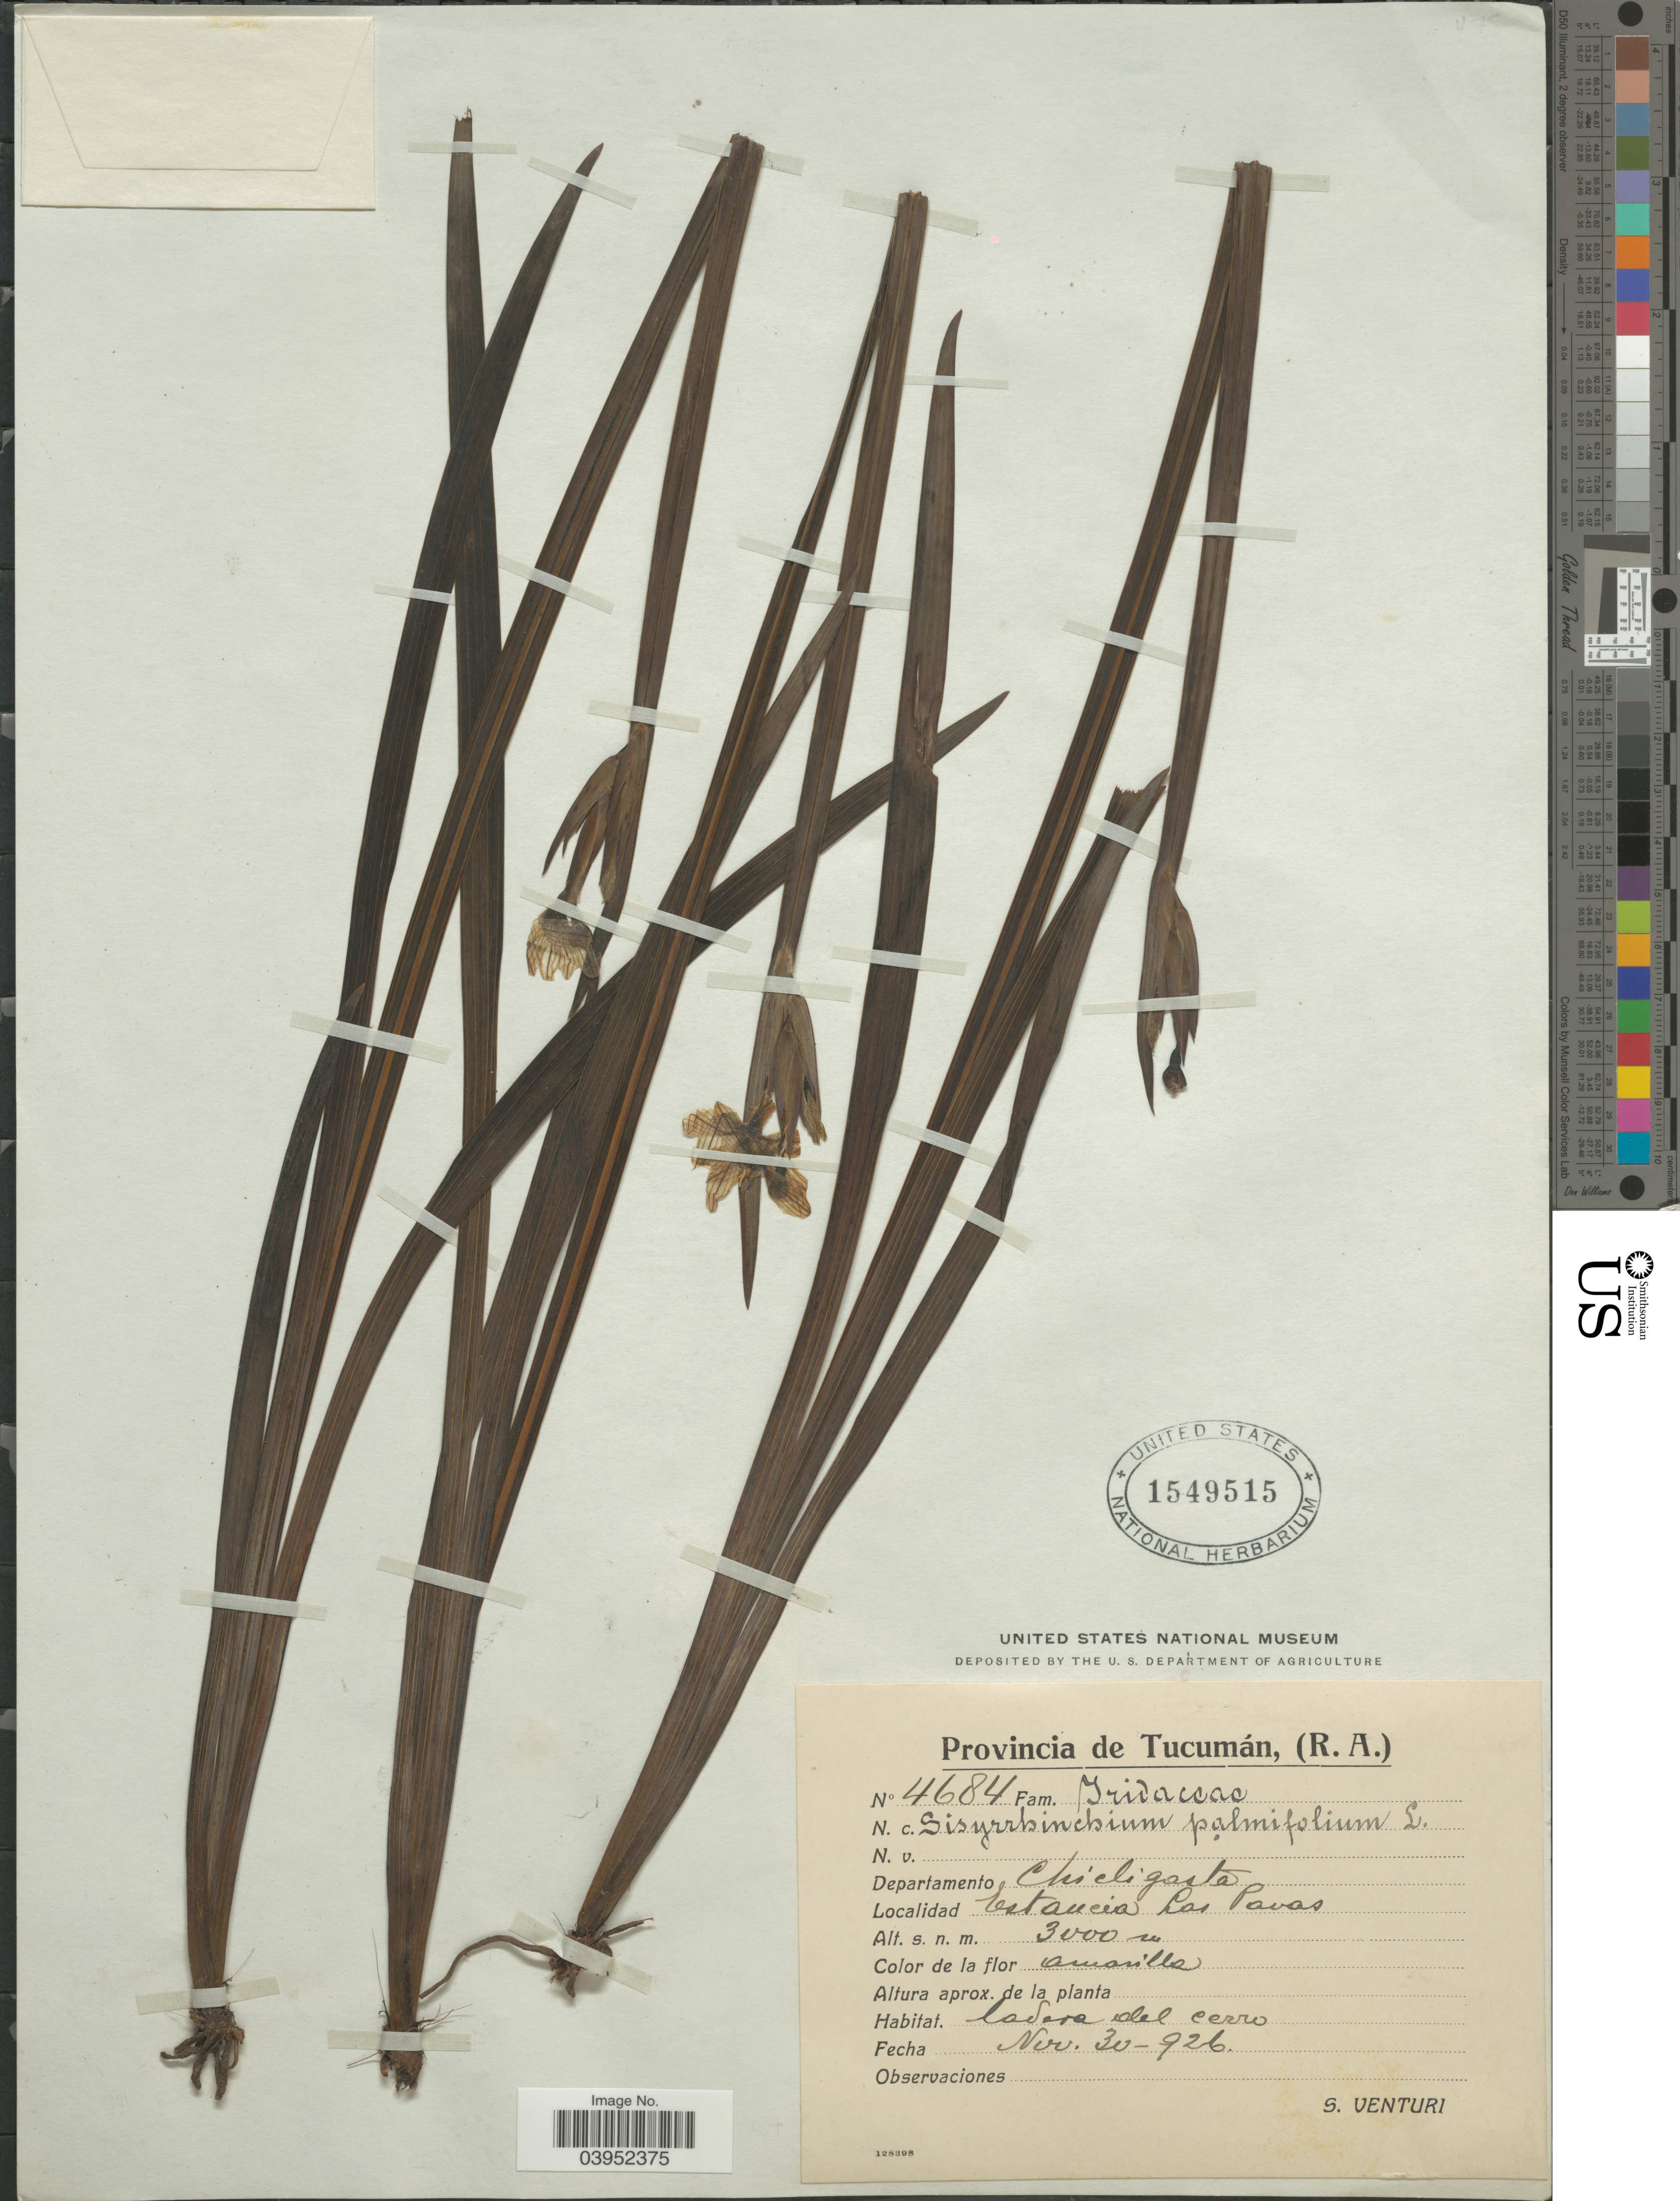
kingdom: Plantae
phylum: Tracheophyta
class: Liliopsida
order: Asparagales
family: Iridaceae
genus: Sisyrinchium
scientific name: Sisyrinchium palmifolium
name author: L.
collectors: S. Venturi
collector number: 4684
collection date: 1926-11-30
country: Argentina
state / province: Tucuman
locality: Departamento Chicligasta. Estancia Las Pavas.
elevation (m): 3000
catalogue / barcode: US 1549515